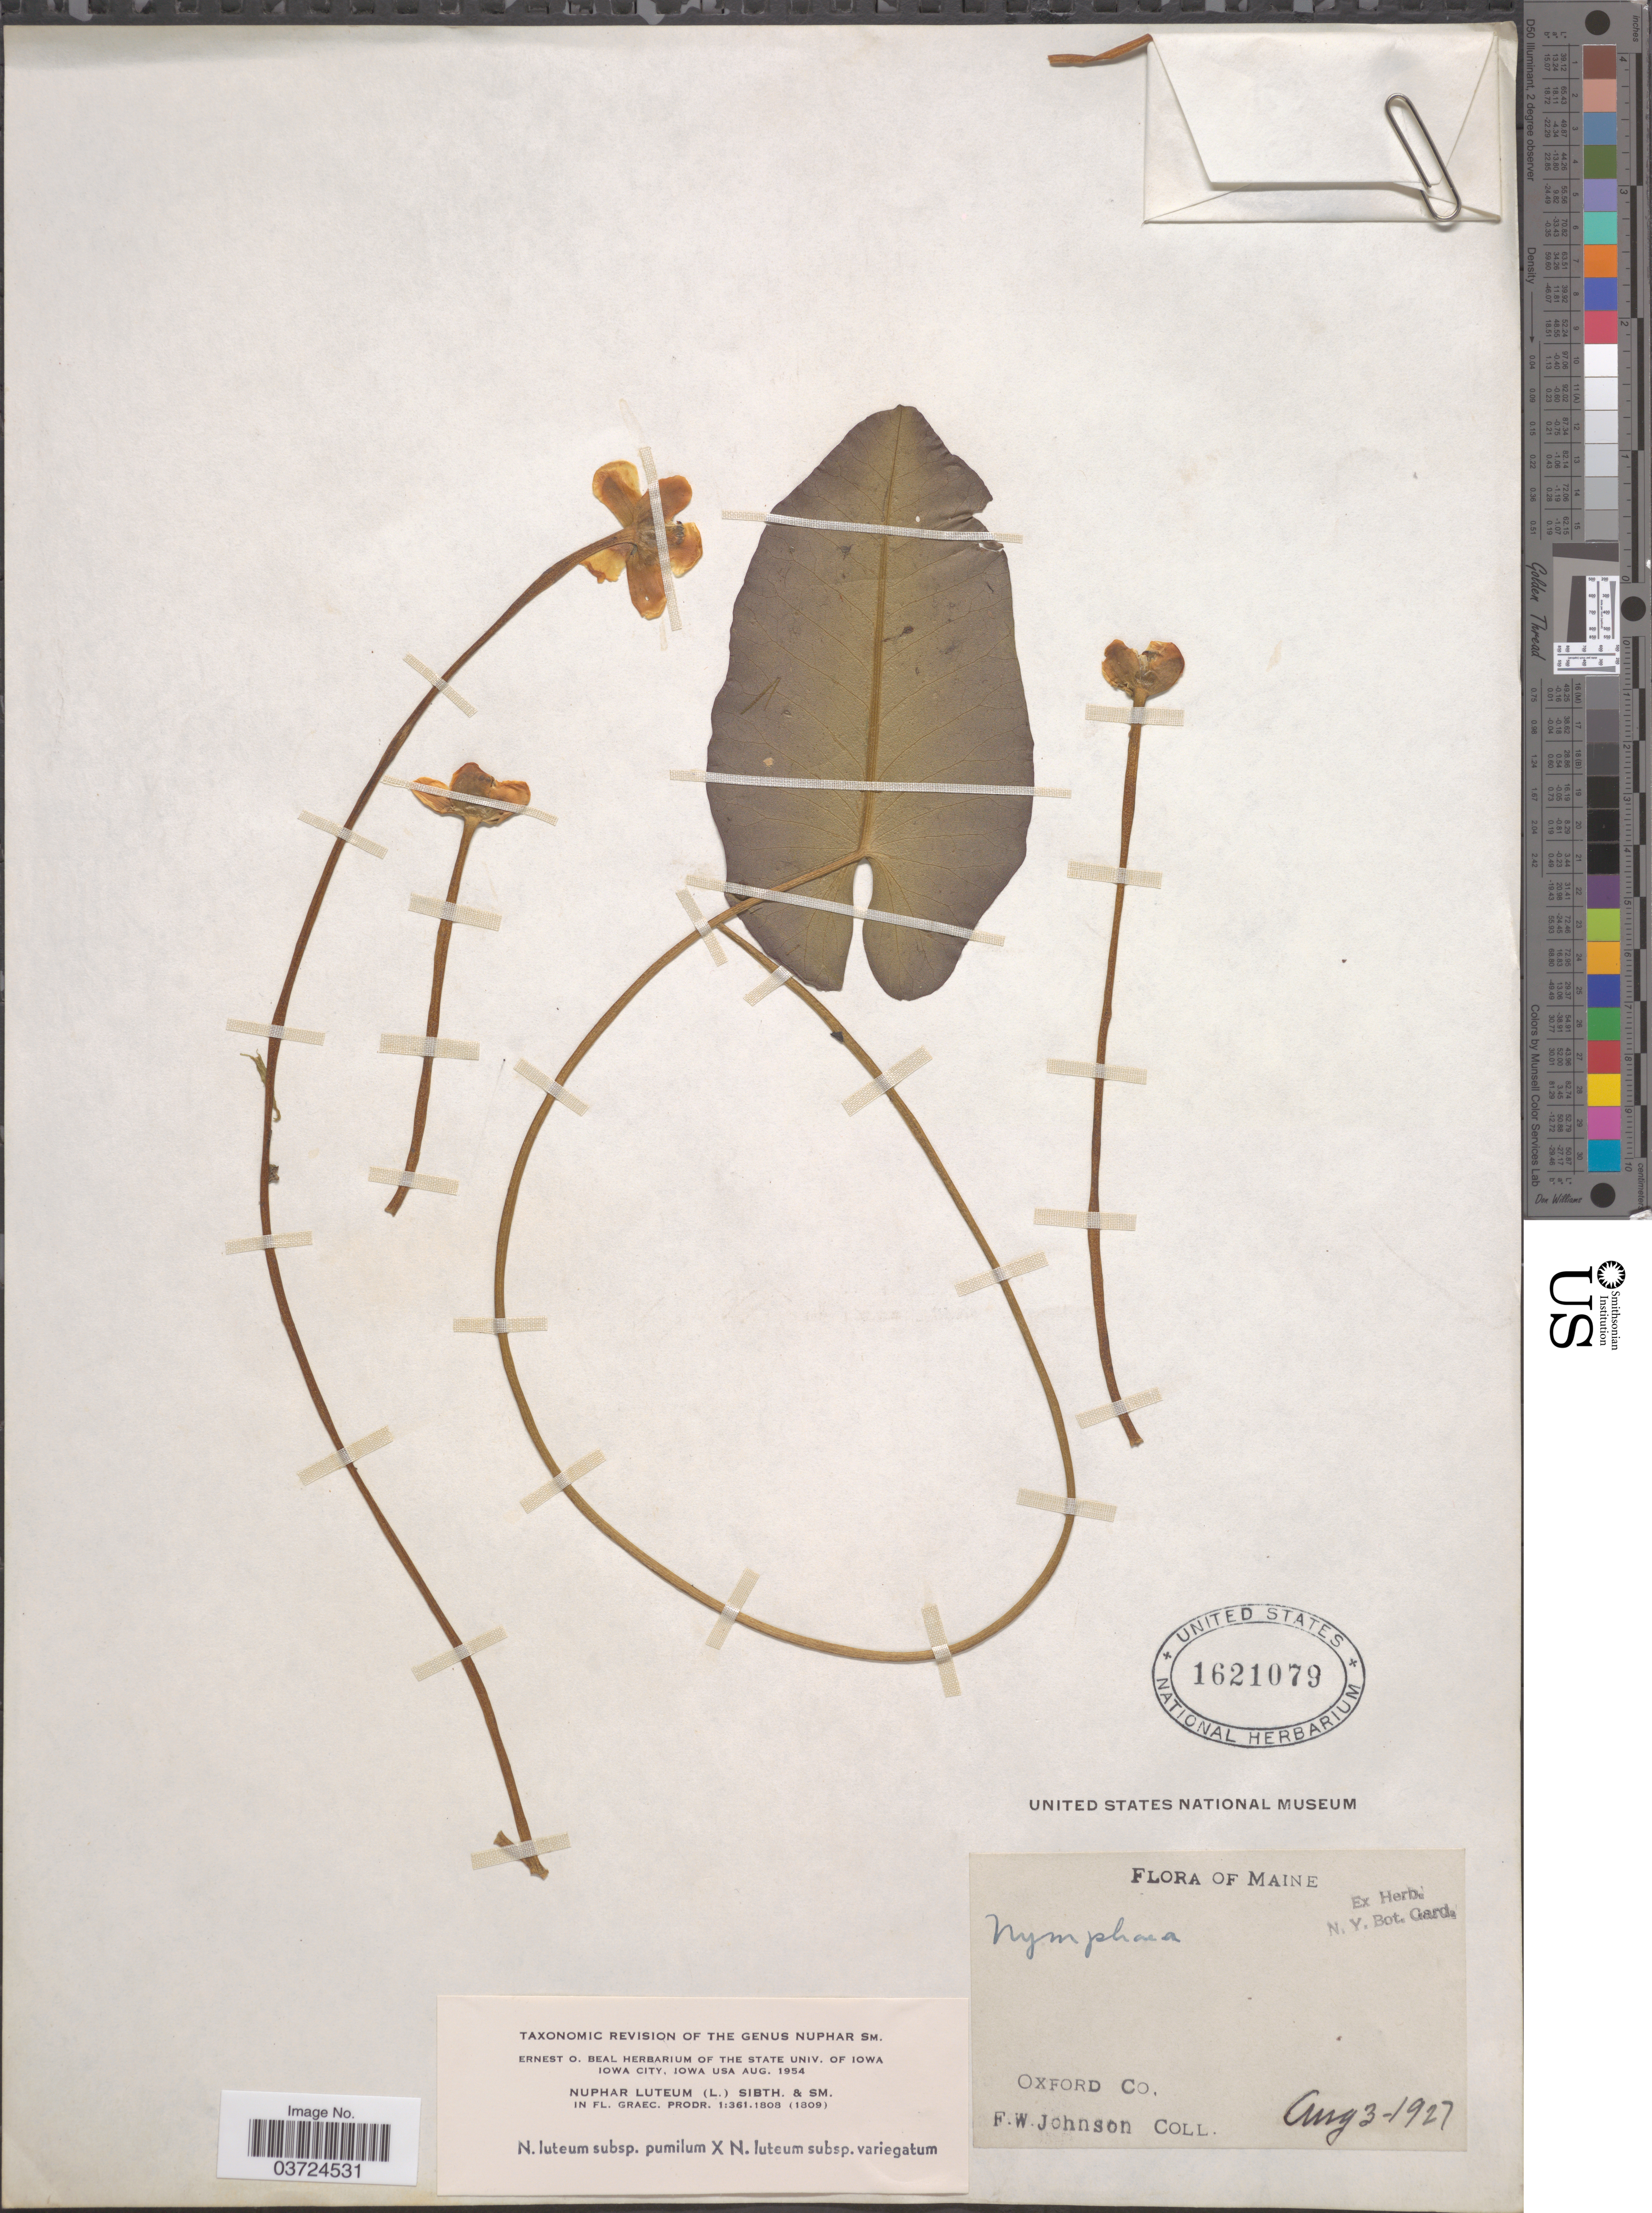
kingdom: Plantae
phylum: Tracheophyta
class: Magnoliopsida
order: Nymphaeales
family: Nymphaeaceae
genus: Nuphar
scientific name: Nuphar lutea subsp. pumila x N. lutea subsp. variegata (Engelm. ex Durand) E.O. Beal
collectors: F. W. Johnson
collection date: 1927-08-03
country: United States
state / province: Maine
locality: Oxford Co.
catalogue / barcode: US 1621079